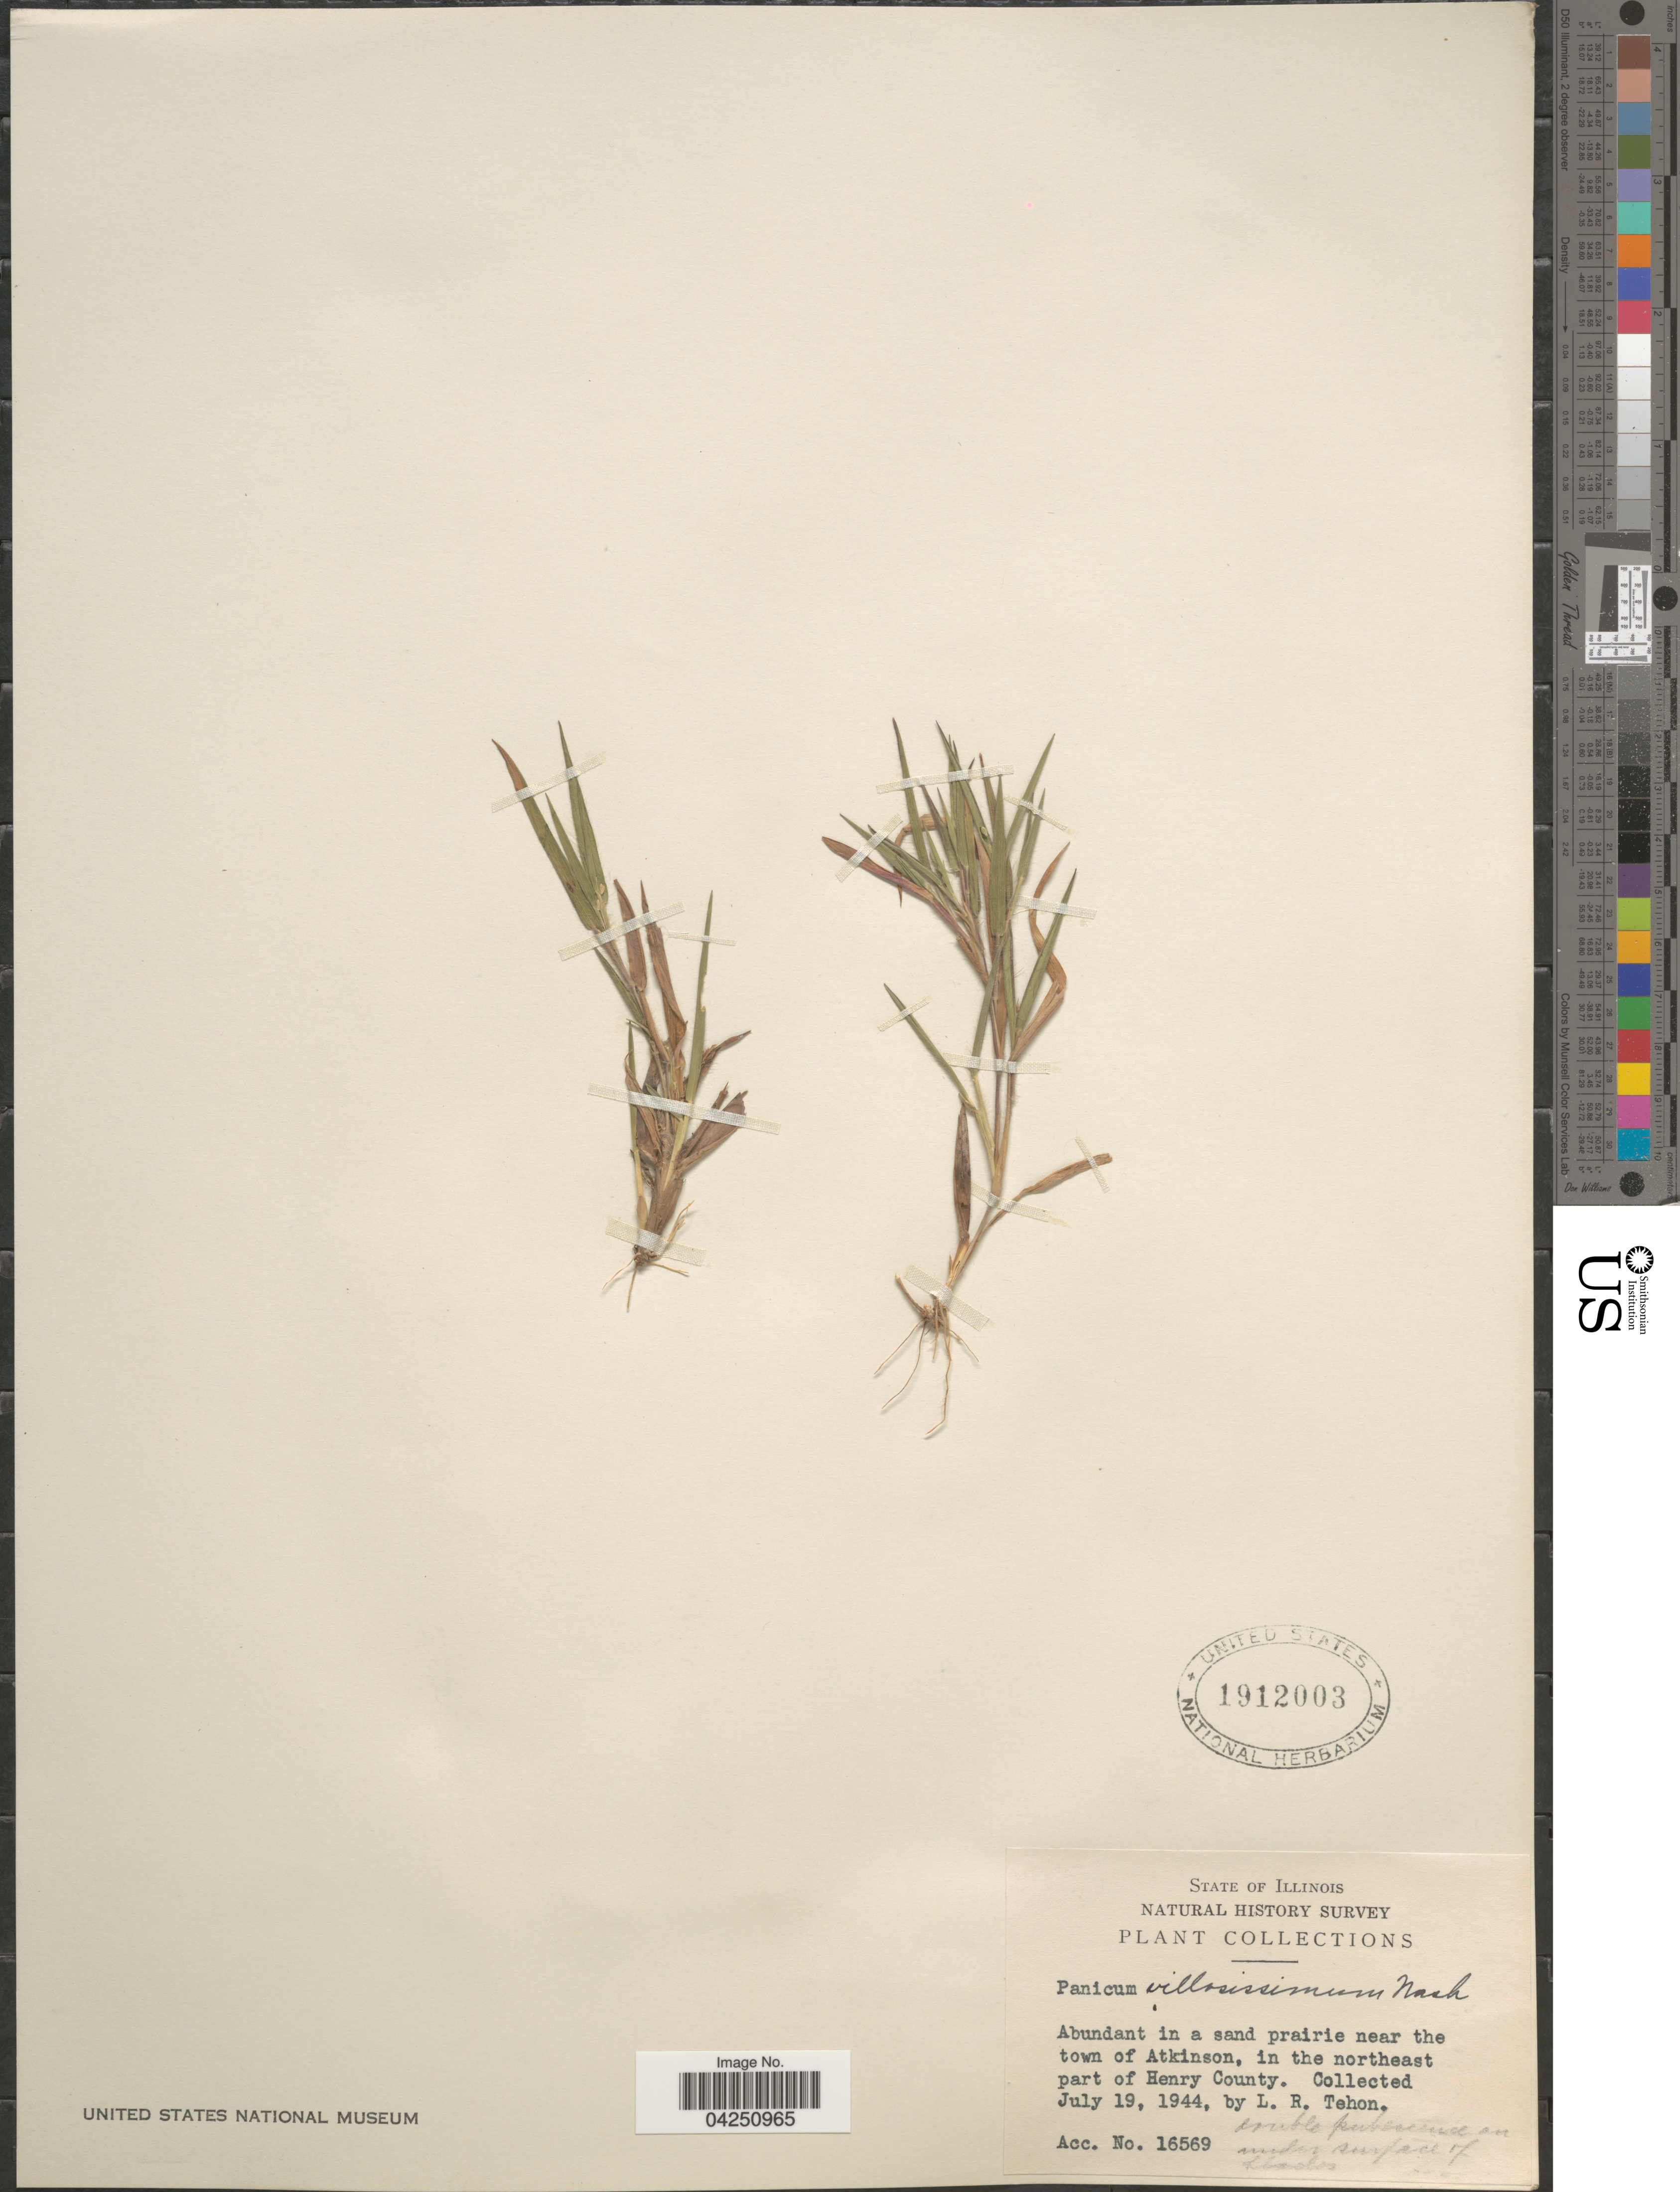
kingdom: Plantae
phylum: Tracheophyta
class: Liliopsida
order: Poales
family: Poaceae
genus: Dichanthelium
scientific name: Dichanthelium acuminatum var. acuminatum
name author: (Sw.) Gould & C.A. Clark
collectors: L. Tehon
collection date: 1944-07-19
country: United States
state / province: Illinois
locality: Natural History Survey. Abundant in a sand prairie near the town of Atkinson, in the northeast part of Henry County.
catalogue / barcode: US 1912003